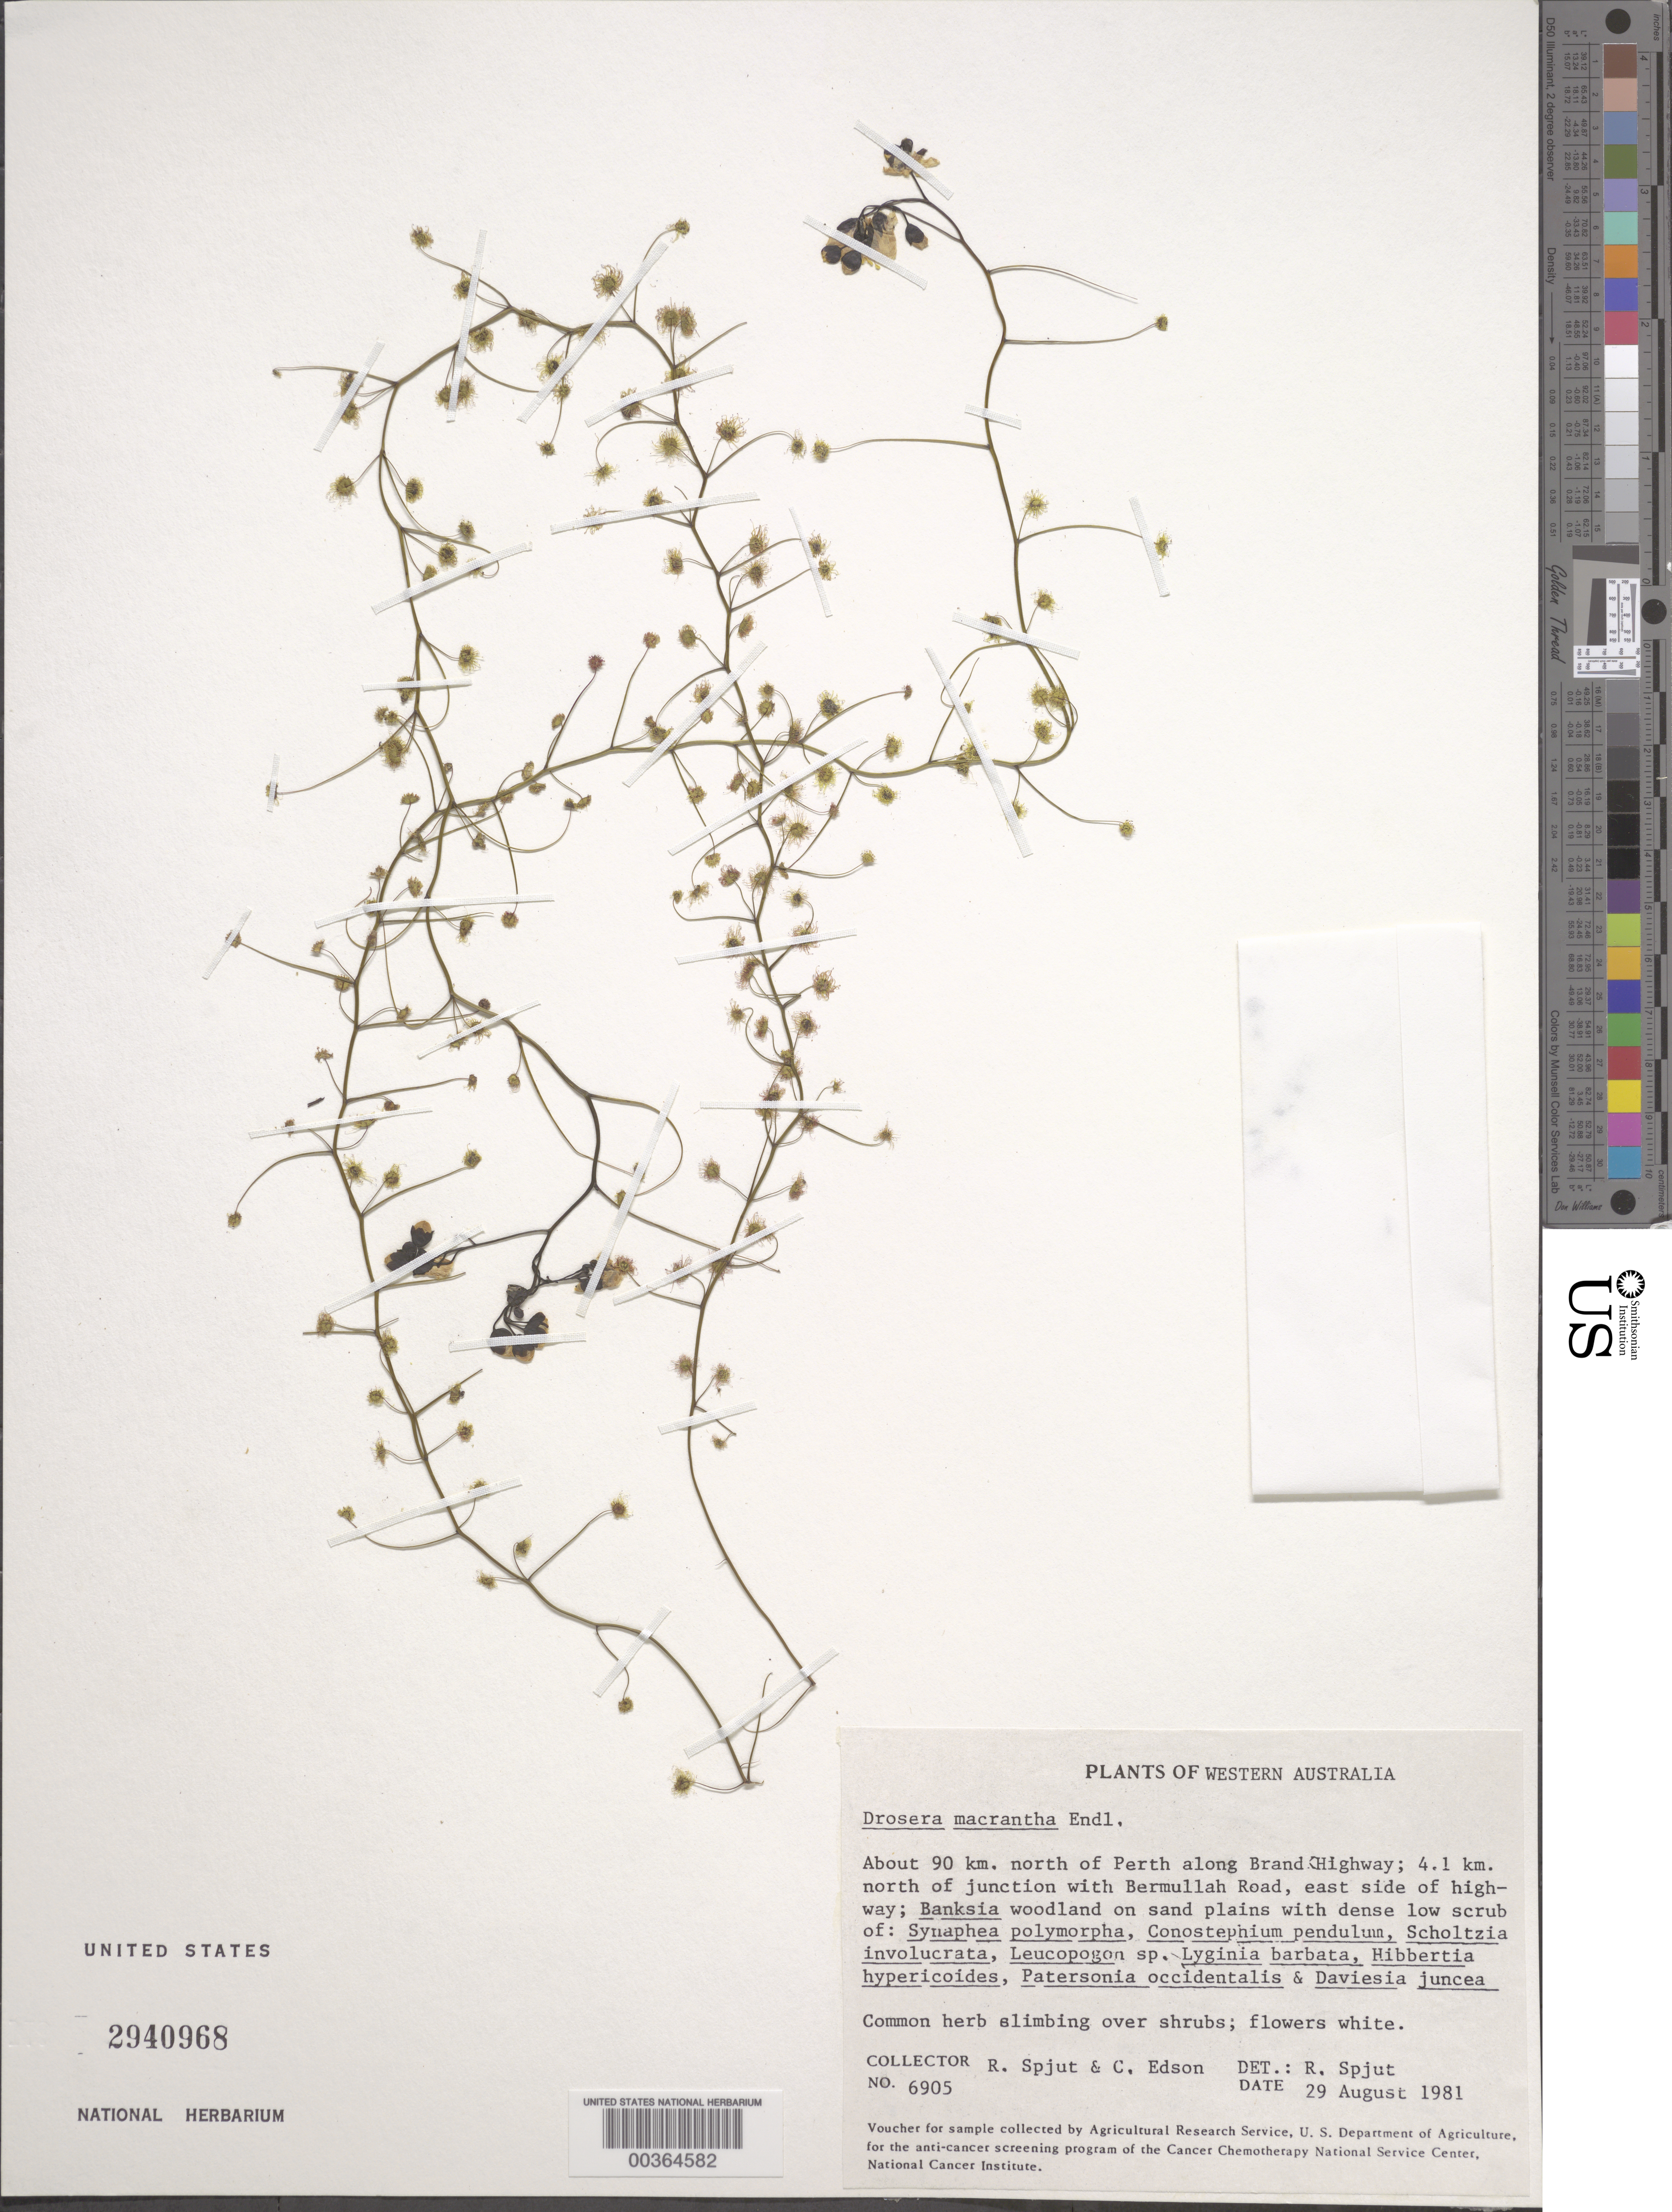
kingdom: Plantae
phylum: Tracheophyta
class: Magnoliopsida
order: Caryophyllales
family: Droseraceae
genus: Drosera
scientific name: Drosera macrantha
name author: Endl.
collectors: R. Spjut & C. Edson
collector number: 6905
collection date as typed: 29 Aug 1981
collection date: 1981-08-29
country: Australia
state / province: Western Australia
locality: N of perth on brand hwy, n of junction with bermullah road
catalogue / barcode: US 2940968